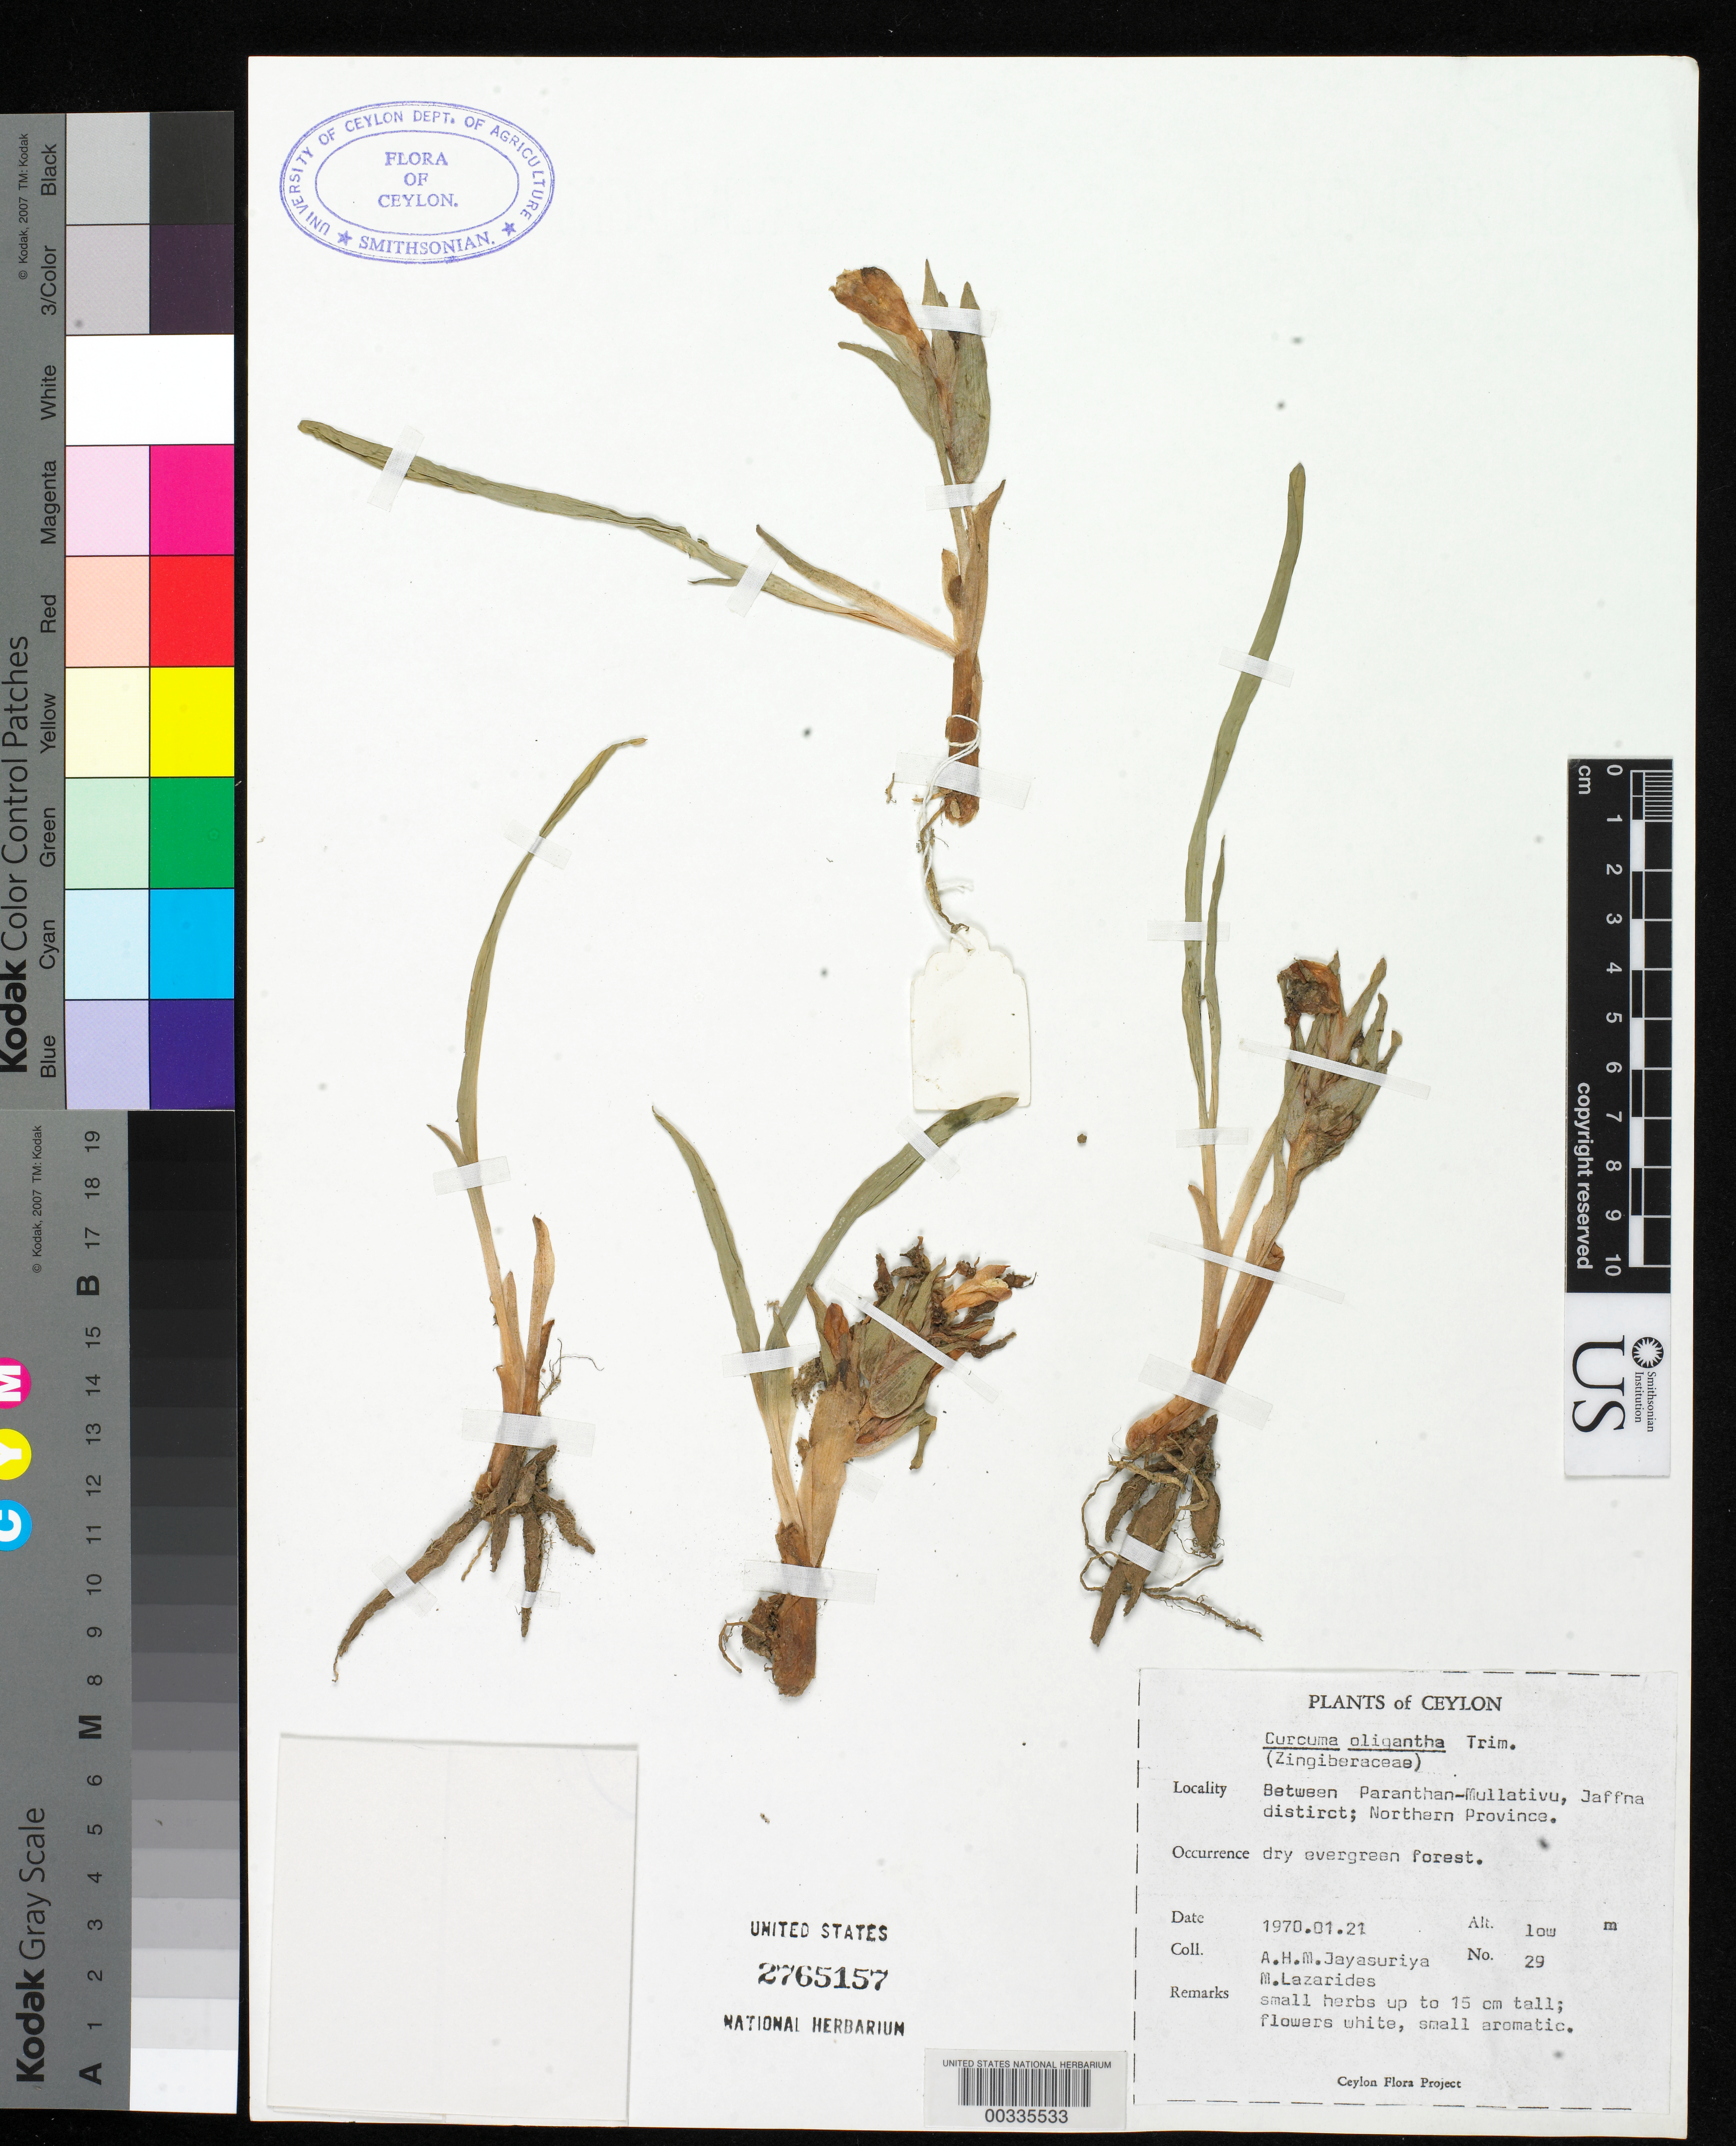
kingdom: Plantae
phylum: Tracheophyta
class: Liliopsida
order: Zingiberales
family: Zingiberaceae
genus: Curcuma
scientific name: Curcuma oligantha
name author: Trimen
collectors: A. H. Jayasuriya & M. Lazarides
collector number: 29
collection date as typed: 21 Jan 1970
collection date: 1970-01-21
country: Sri Lanka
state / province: Northern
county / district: Jaffna Dist.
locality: Between paranthan-mullativu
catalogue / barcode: US 2765157